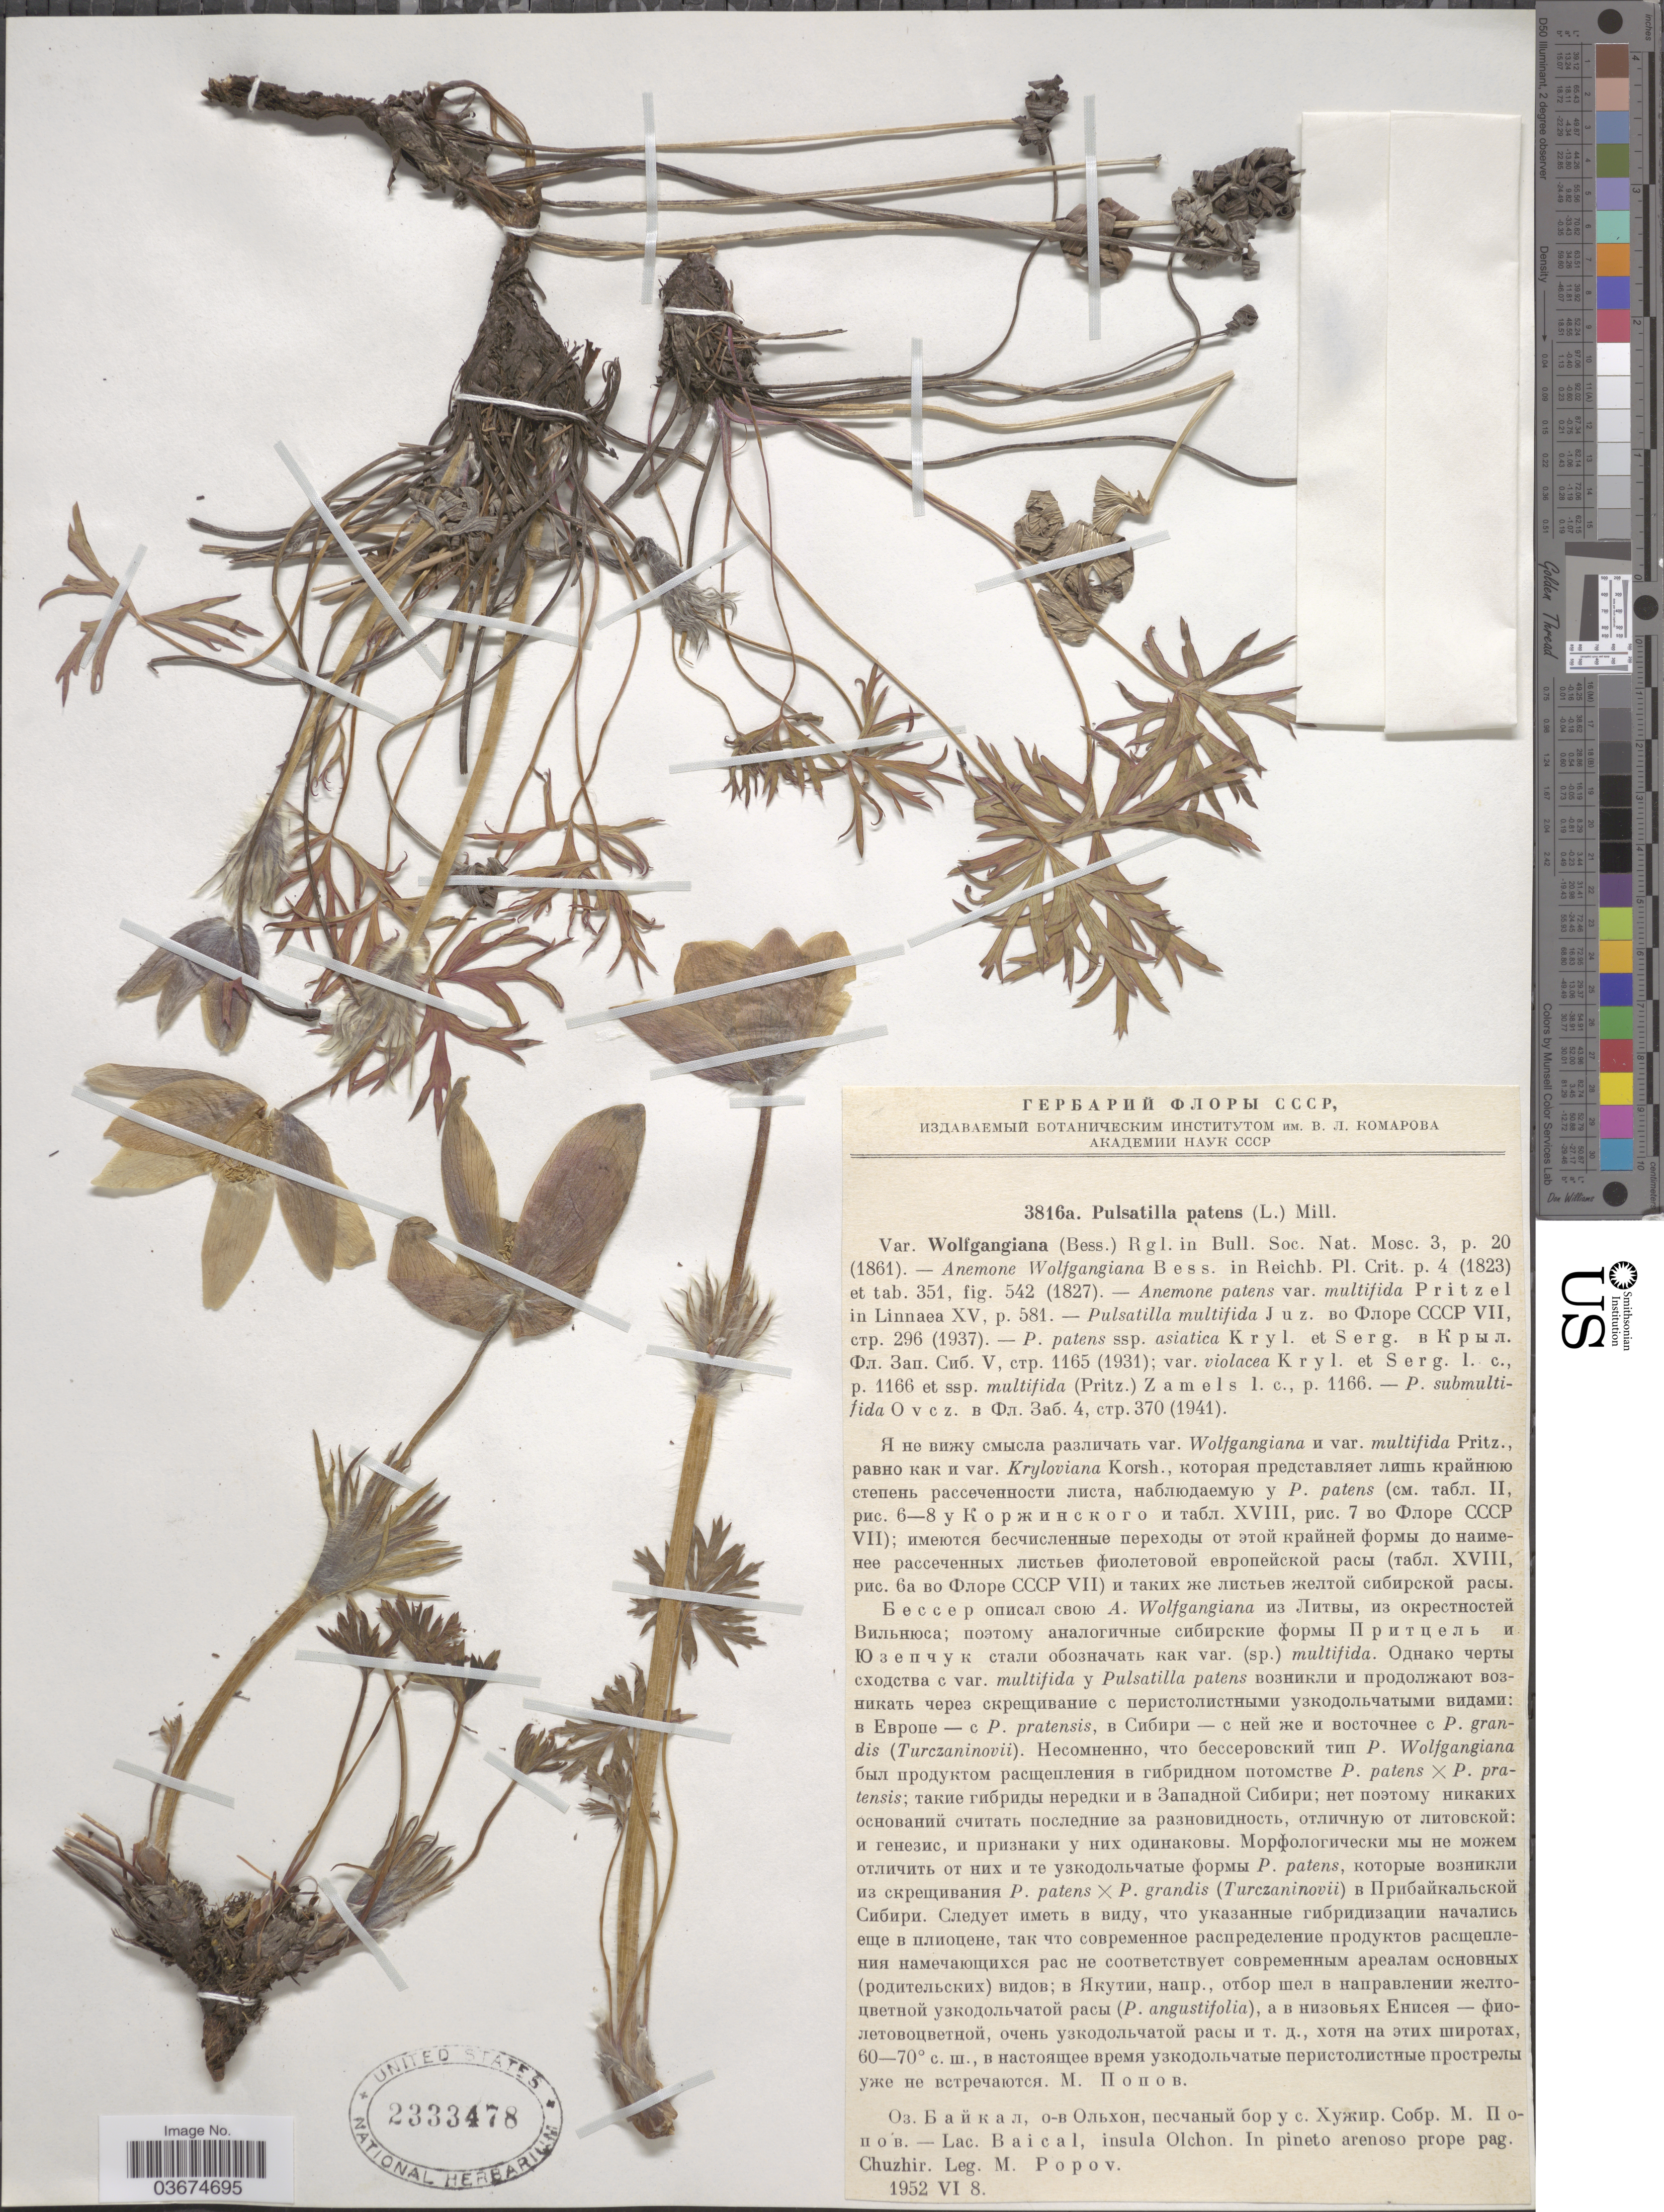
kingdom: Plantae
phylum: Tracheophyta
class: Magnoliopsida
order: Ranunculales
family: Ranunculaceae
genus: Pulsatilla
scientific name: Pulsatilla patens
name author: (L.) Mill.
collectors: M. Popov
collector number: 3816a.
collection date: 1952-06-08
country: Russian Federation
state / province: Irkutsk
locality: Lac. Baical, insula Olchon. In pineto arenoso prope pag. Chuzhir.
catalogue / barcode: US 2333478